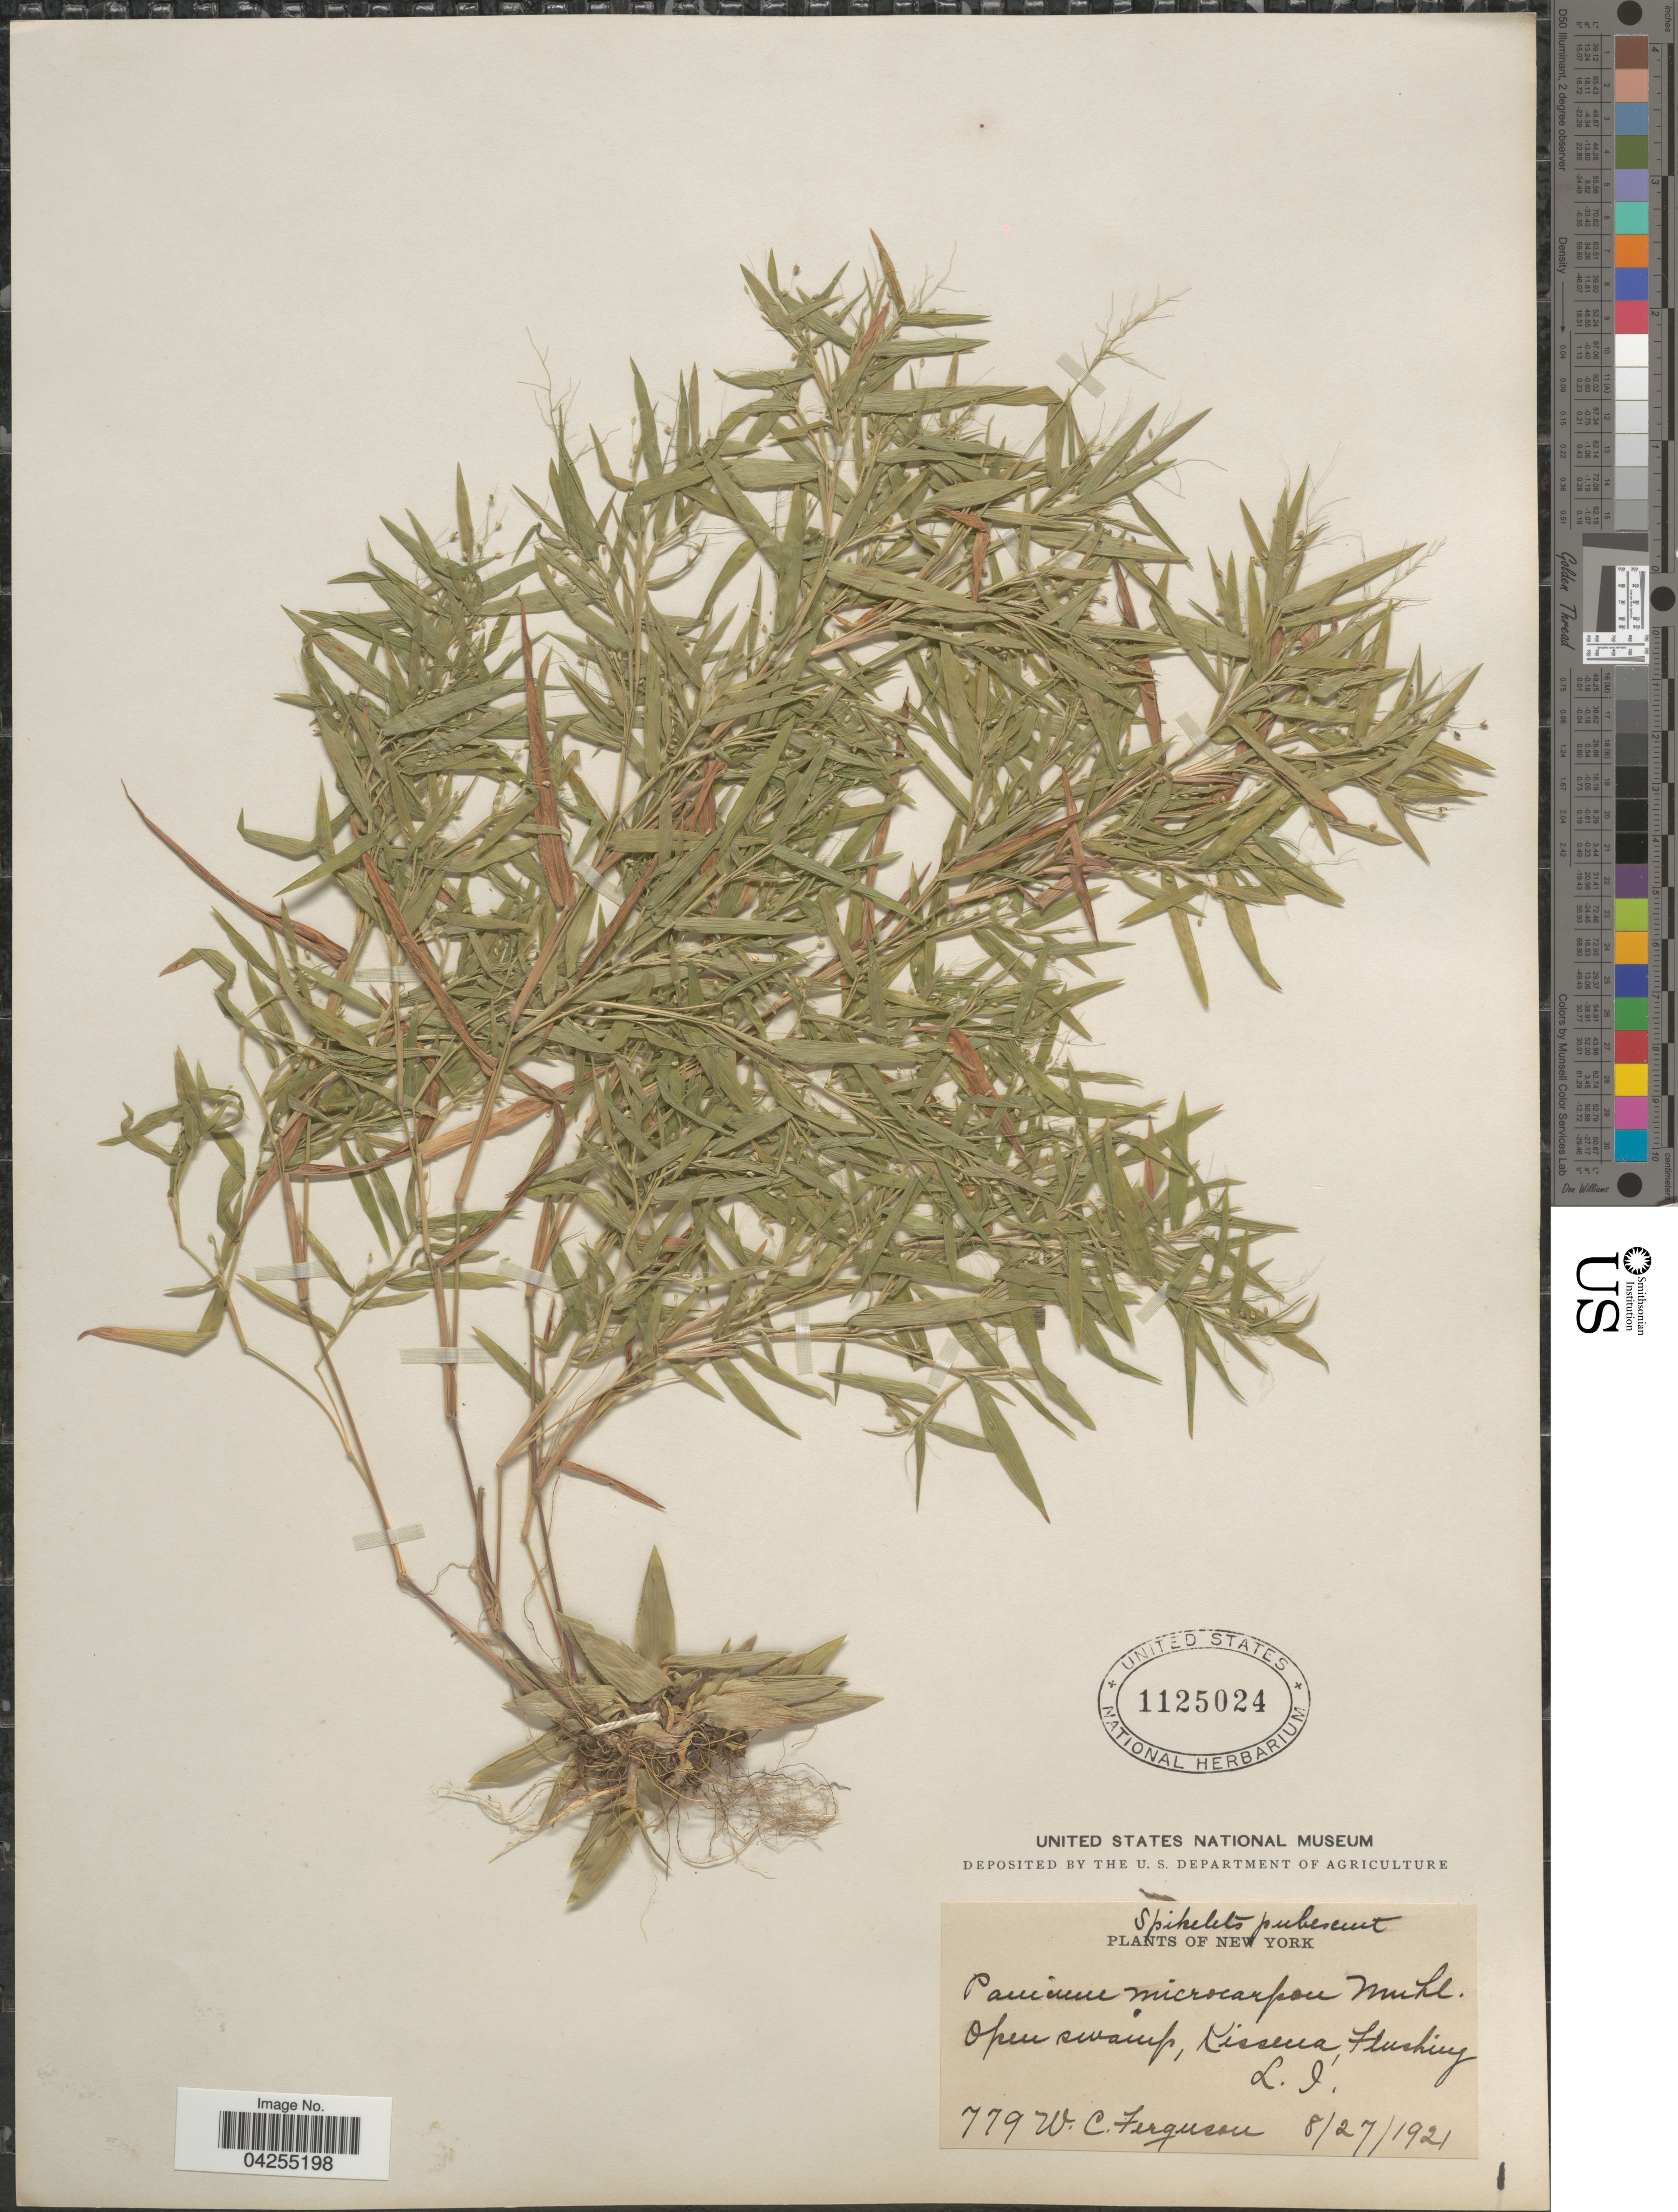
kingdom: Plantae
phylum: Tracheophyta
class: Liliopsida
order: Poales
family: Poaceae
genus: Dichanthelium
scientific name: Dichanthelium dichotomum var. dichotomum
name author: (L.) Gould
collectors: W. Ferguson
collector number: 779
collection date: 1921-08-27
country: United States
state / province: New York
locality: Open swamp, Kissena, Flushing L.I.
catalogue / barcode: US 1125024